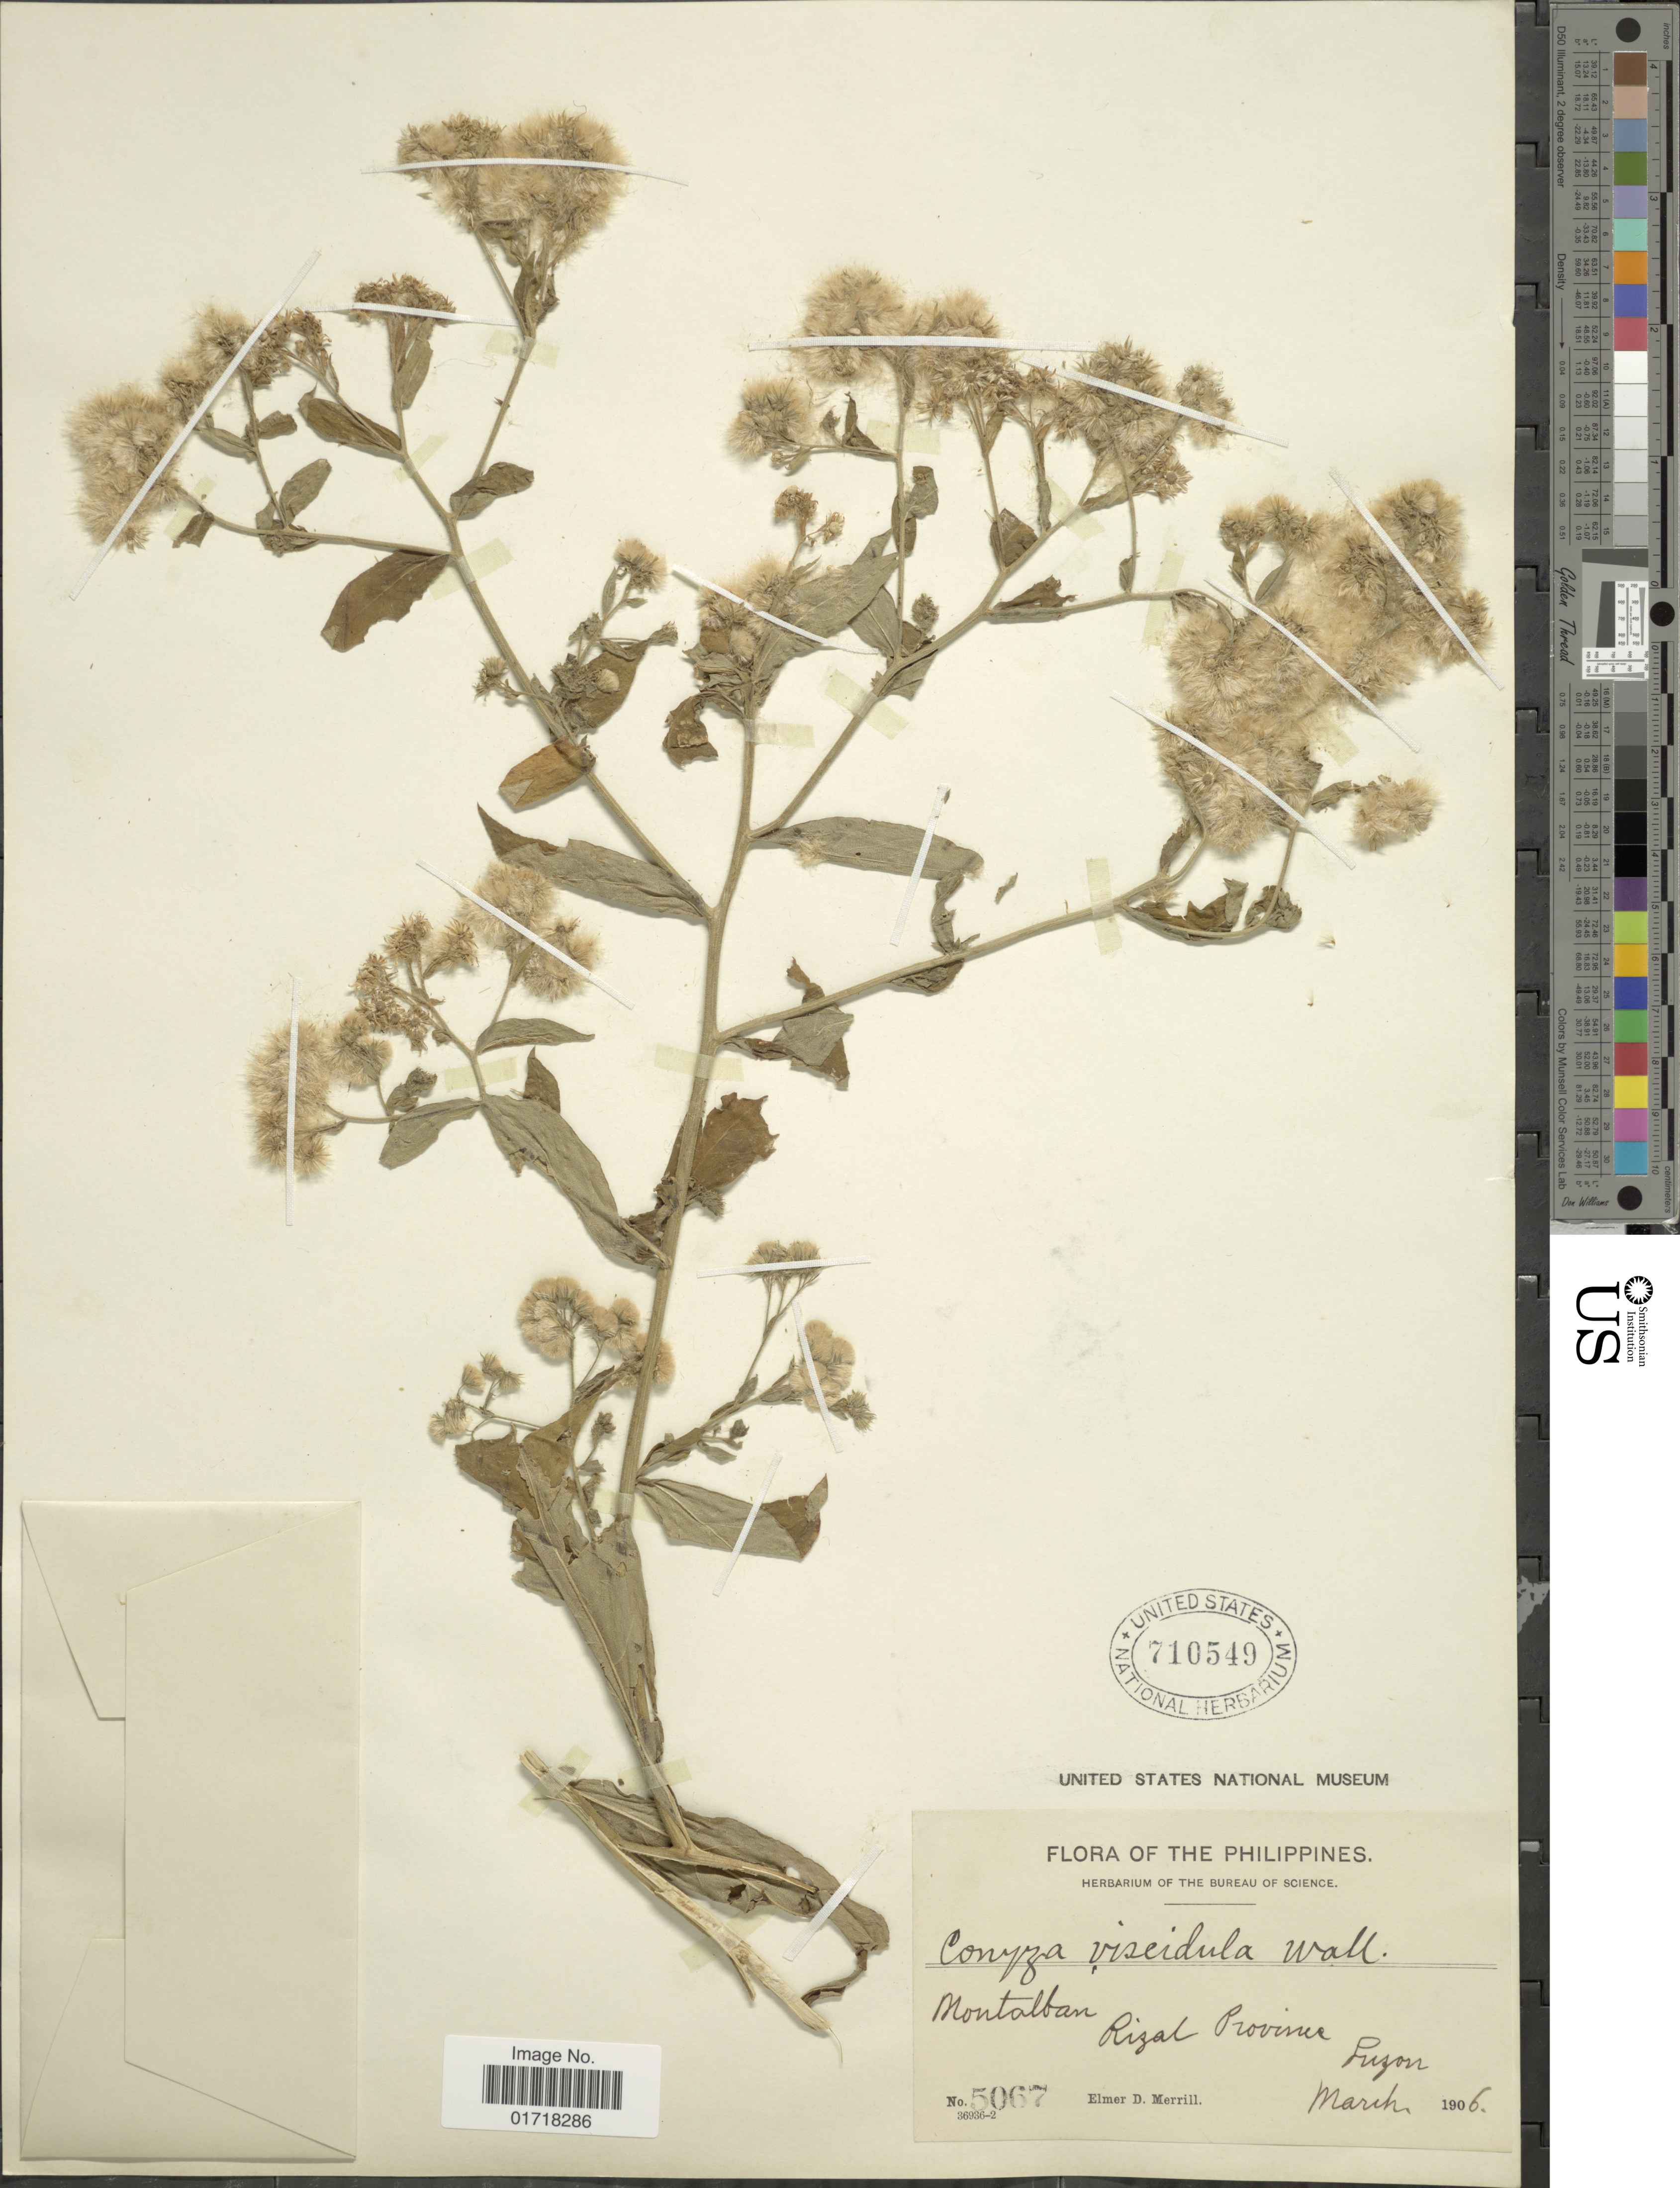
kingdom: Plantae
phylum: Tracheophyta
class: Magnoliopsida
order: Asterales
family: Asteraceae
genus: Conyza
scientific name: Conyza viscidula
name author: Wall.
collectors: E. D. Merrill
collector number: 5067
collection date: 1906-03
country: Philippines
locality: Montalban, Rizal Province, Luzon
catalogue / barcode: US 710549